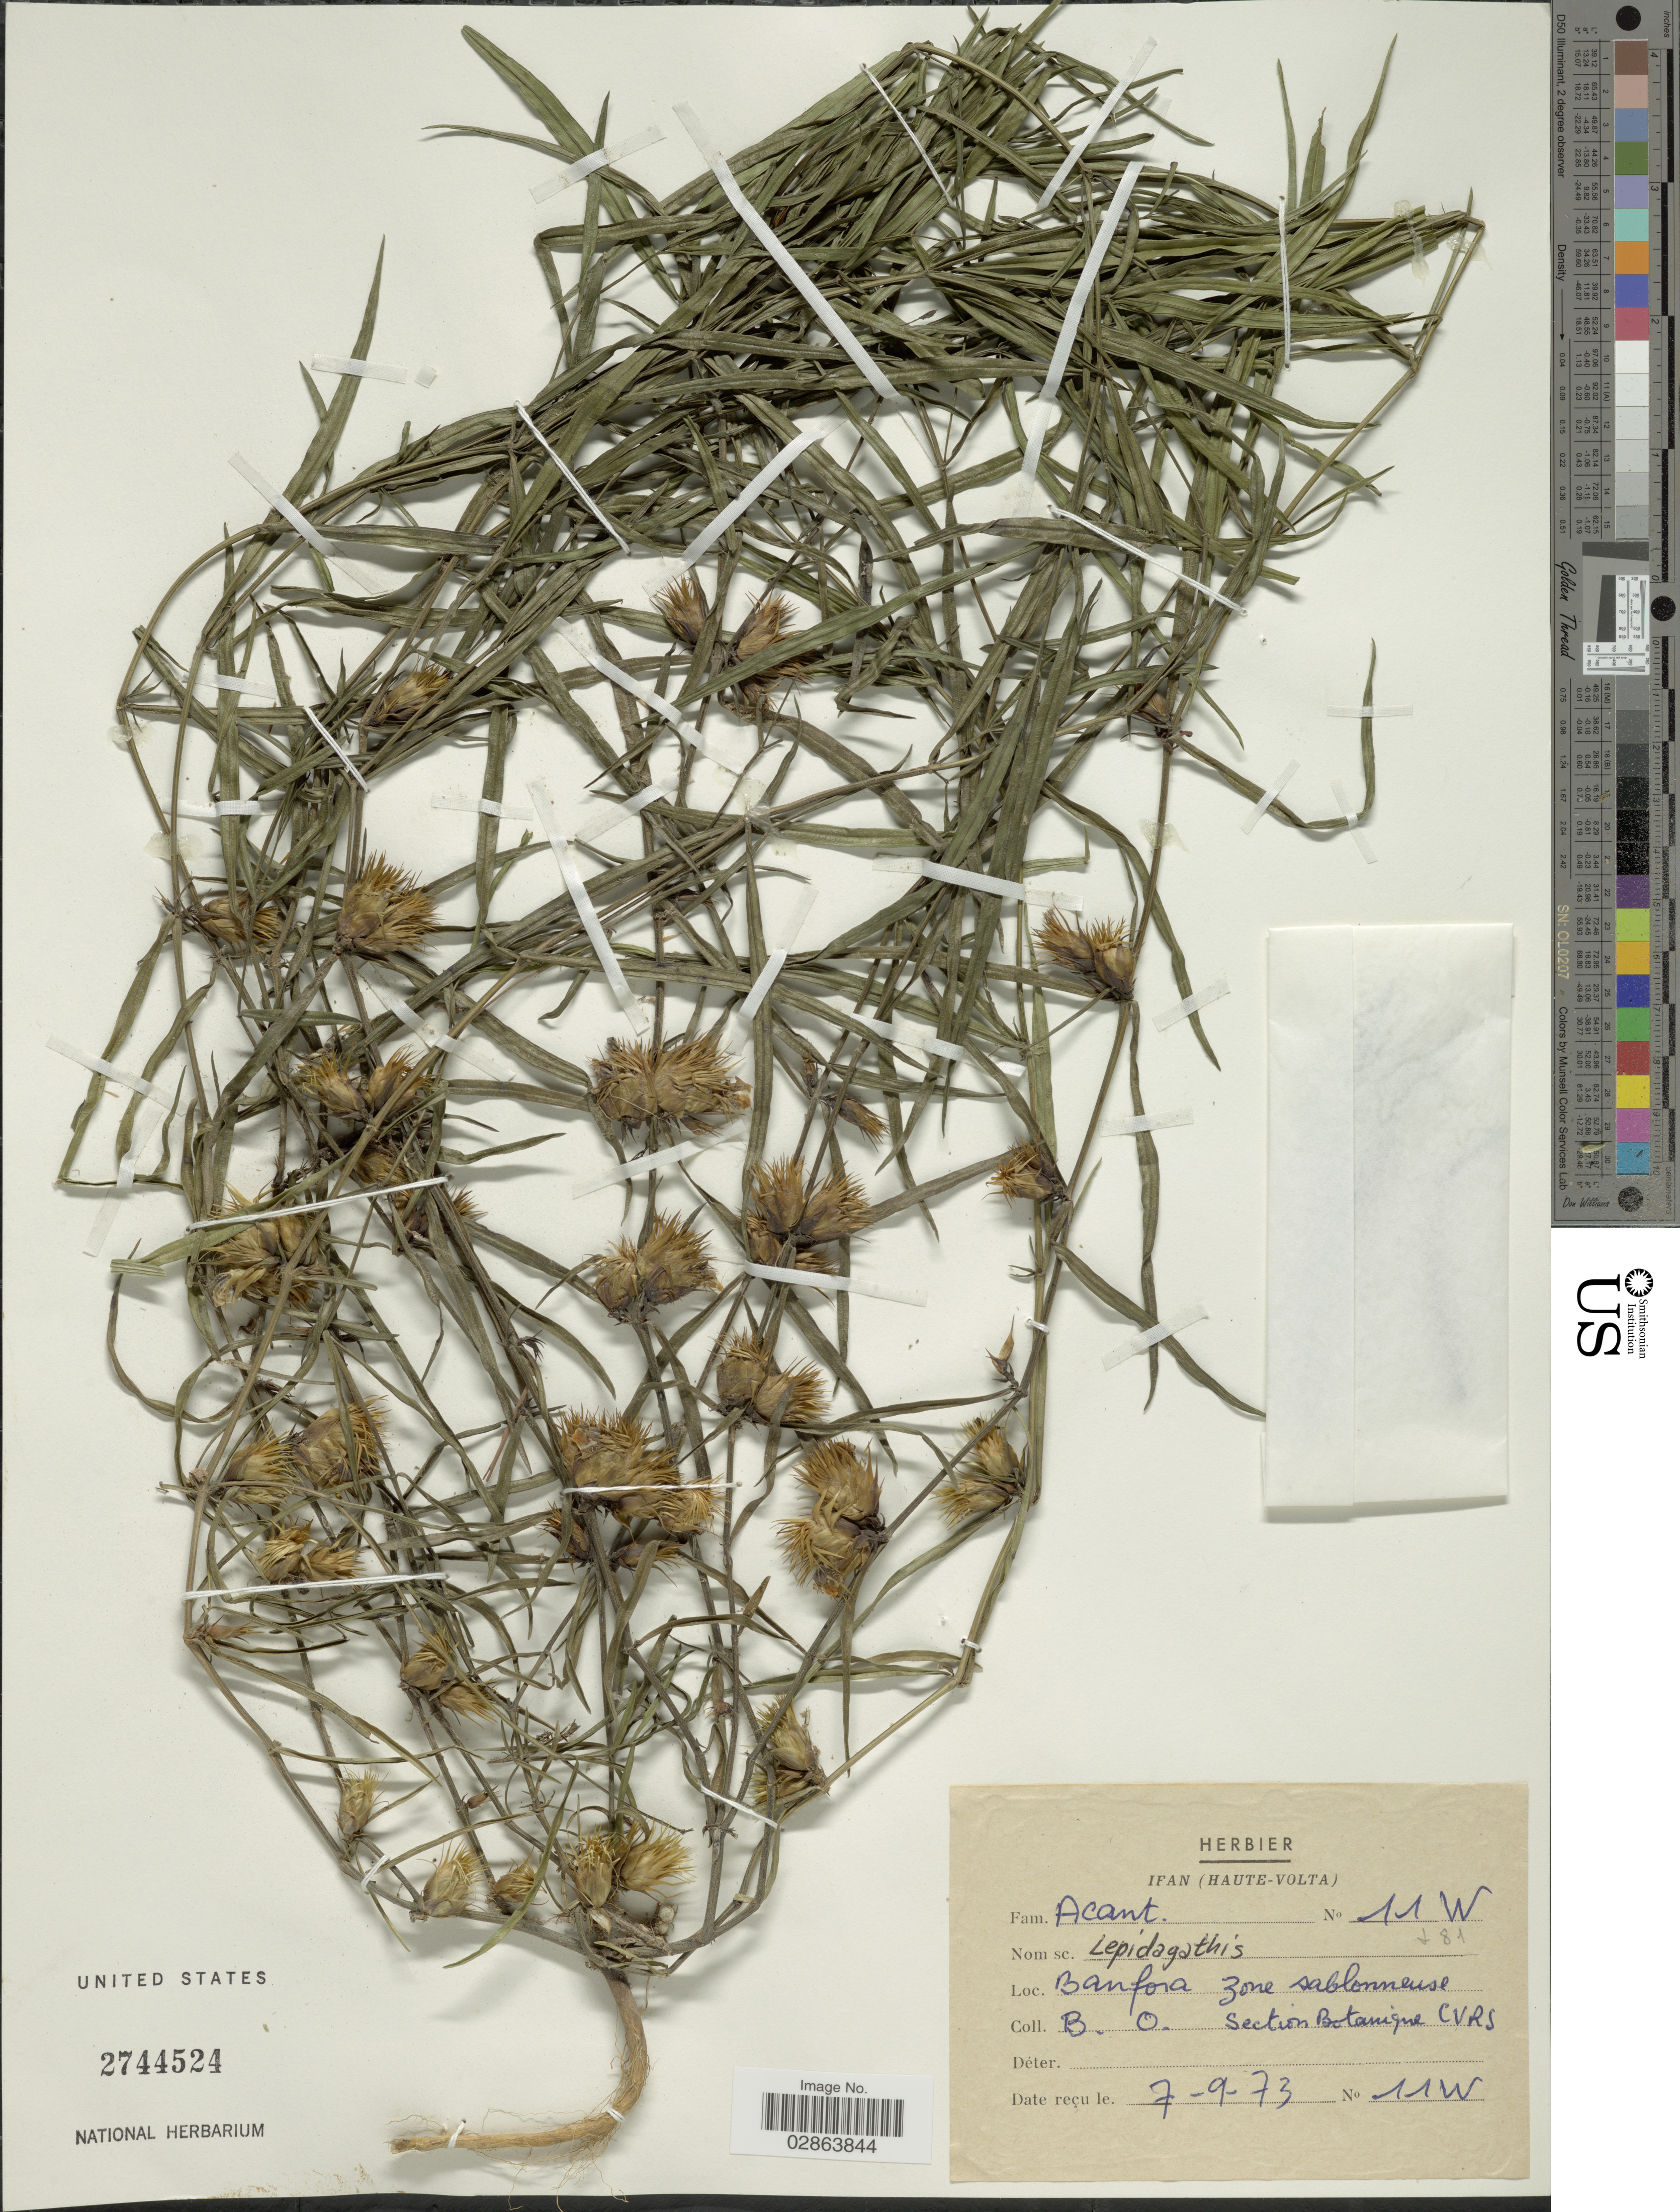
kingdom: Plantae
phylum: Tracheophyta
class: Magnoliopsida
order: Lamiales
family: Acanthaceae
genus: Lepidagathis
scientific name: Lepidagathis sp.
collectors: B. O.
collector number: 11W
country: Burkina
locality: Banfora zone sablonneuse, Section Botanique CVRS.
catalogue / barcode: US 2744524